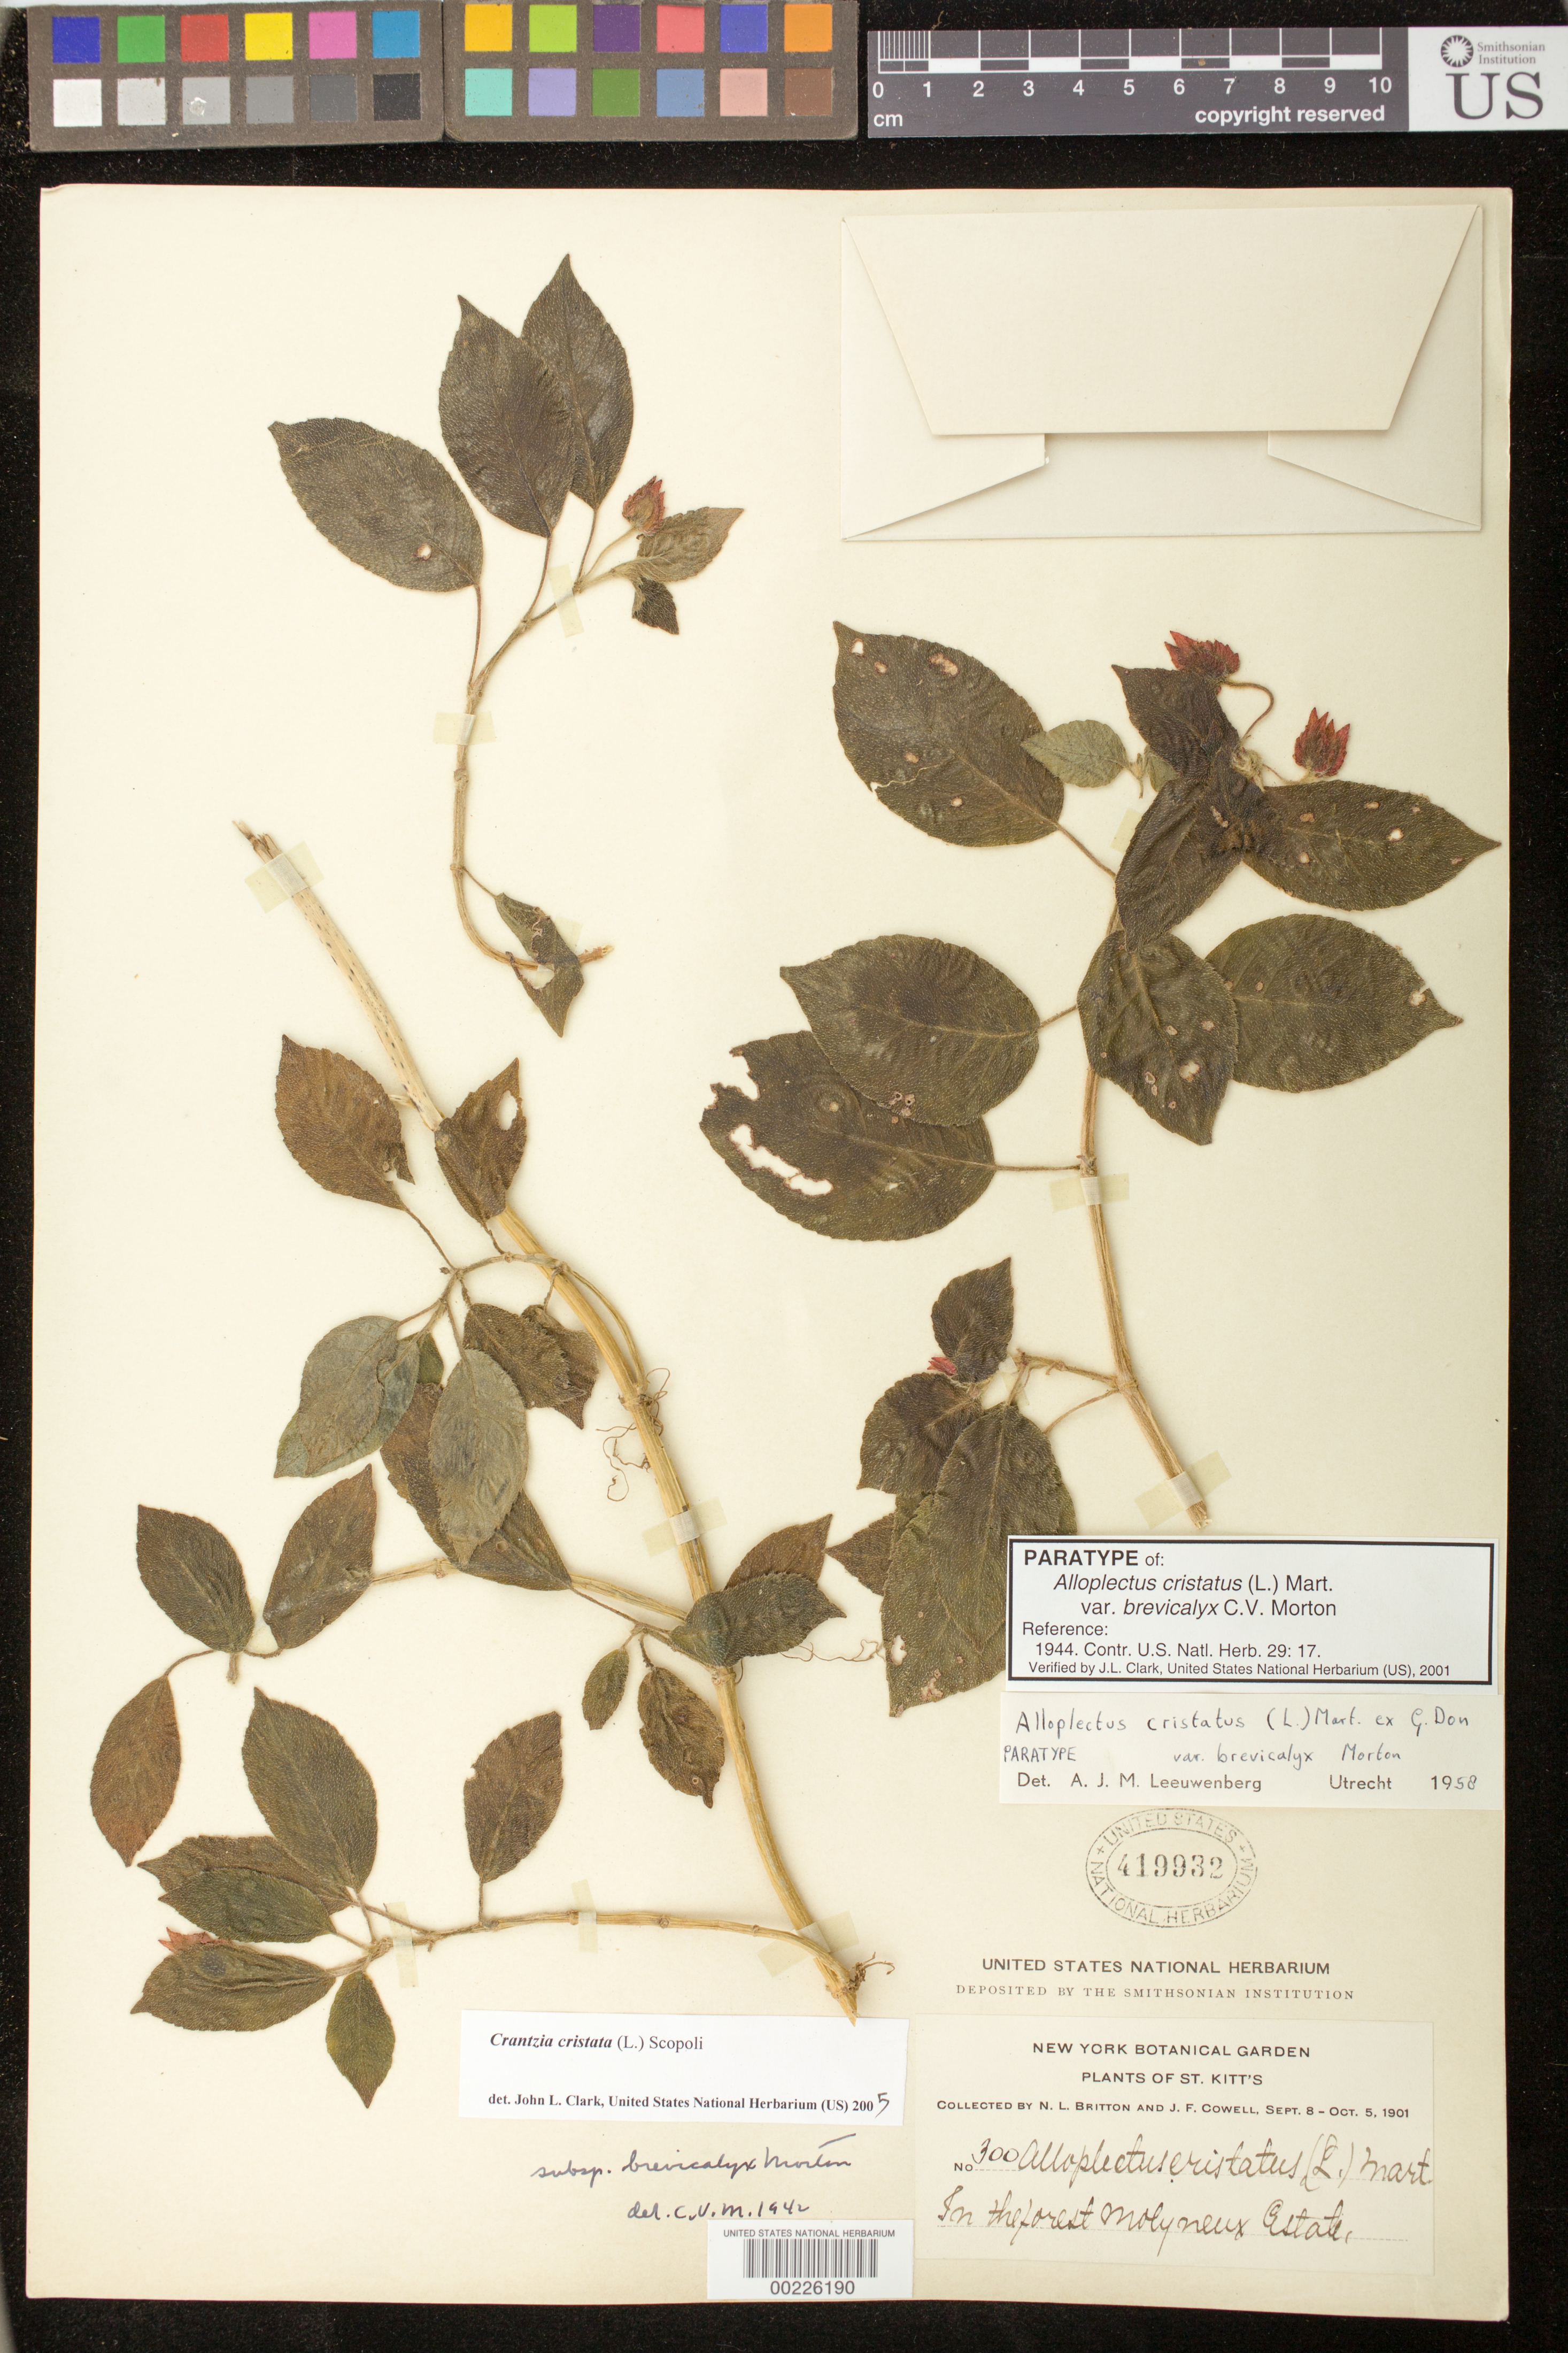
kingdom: Plantae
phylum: Tracheophyta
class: Magnoliopsida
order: Lamiales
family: Gesneriaceae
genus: Crantzia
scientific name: Crantzia cristata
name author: (L.) Scop. ex Fritsch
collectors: N. Britton & J. F. Cowell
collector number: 300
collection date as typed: Sep-Oct 1901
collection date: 1901-09/1901-10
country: St. Christopher-Nevis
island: St. Christopher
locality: Molyneux estate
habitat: In the forest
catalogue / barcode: US 419932